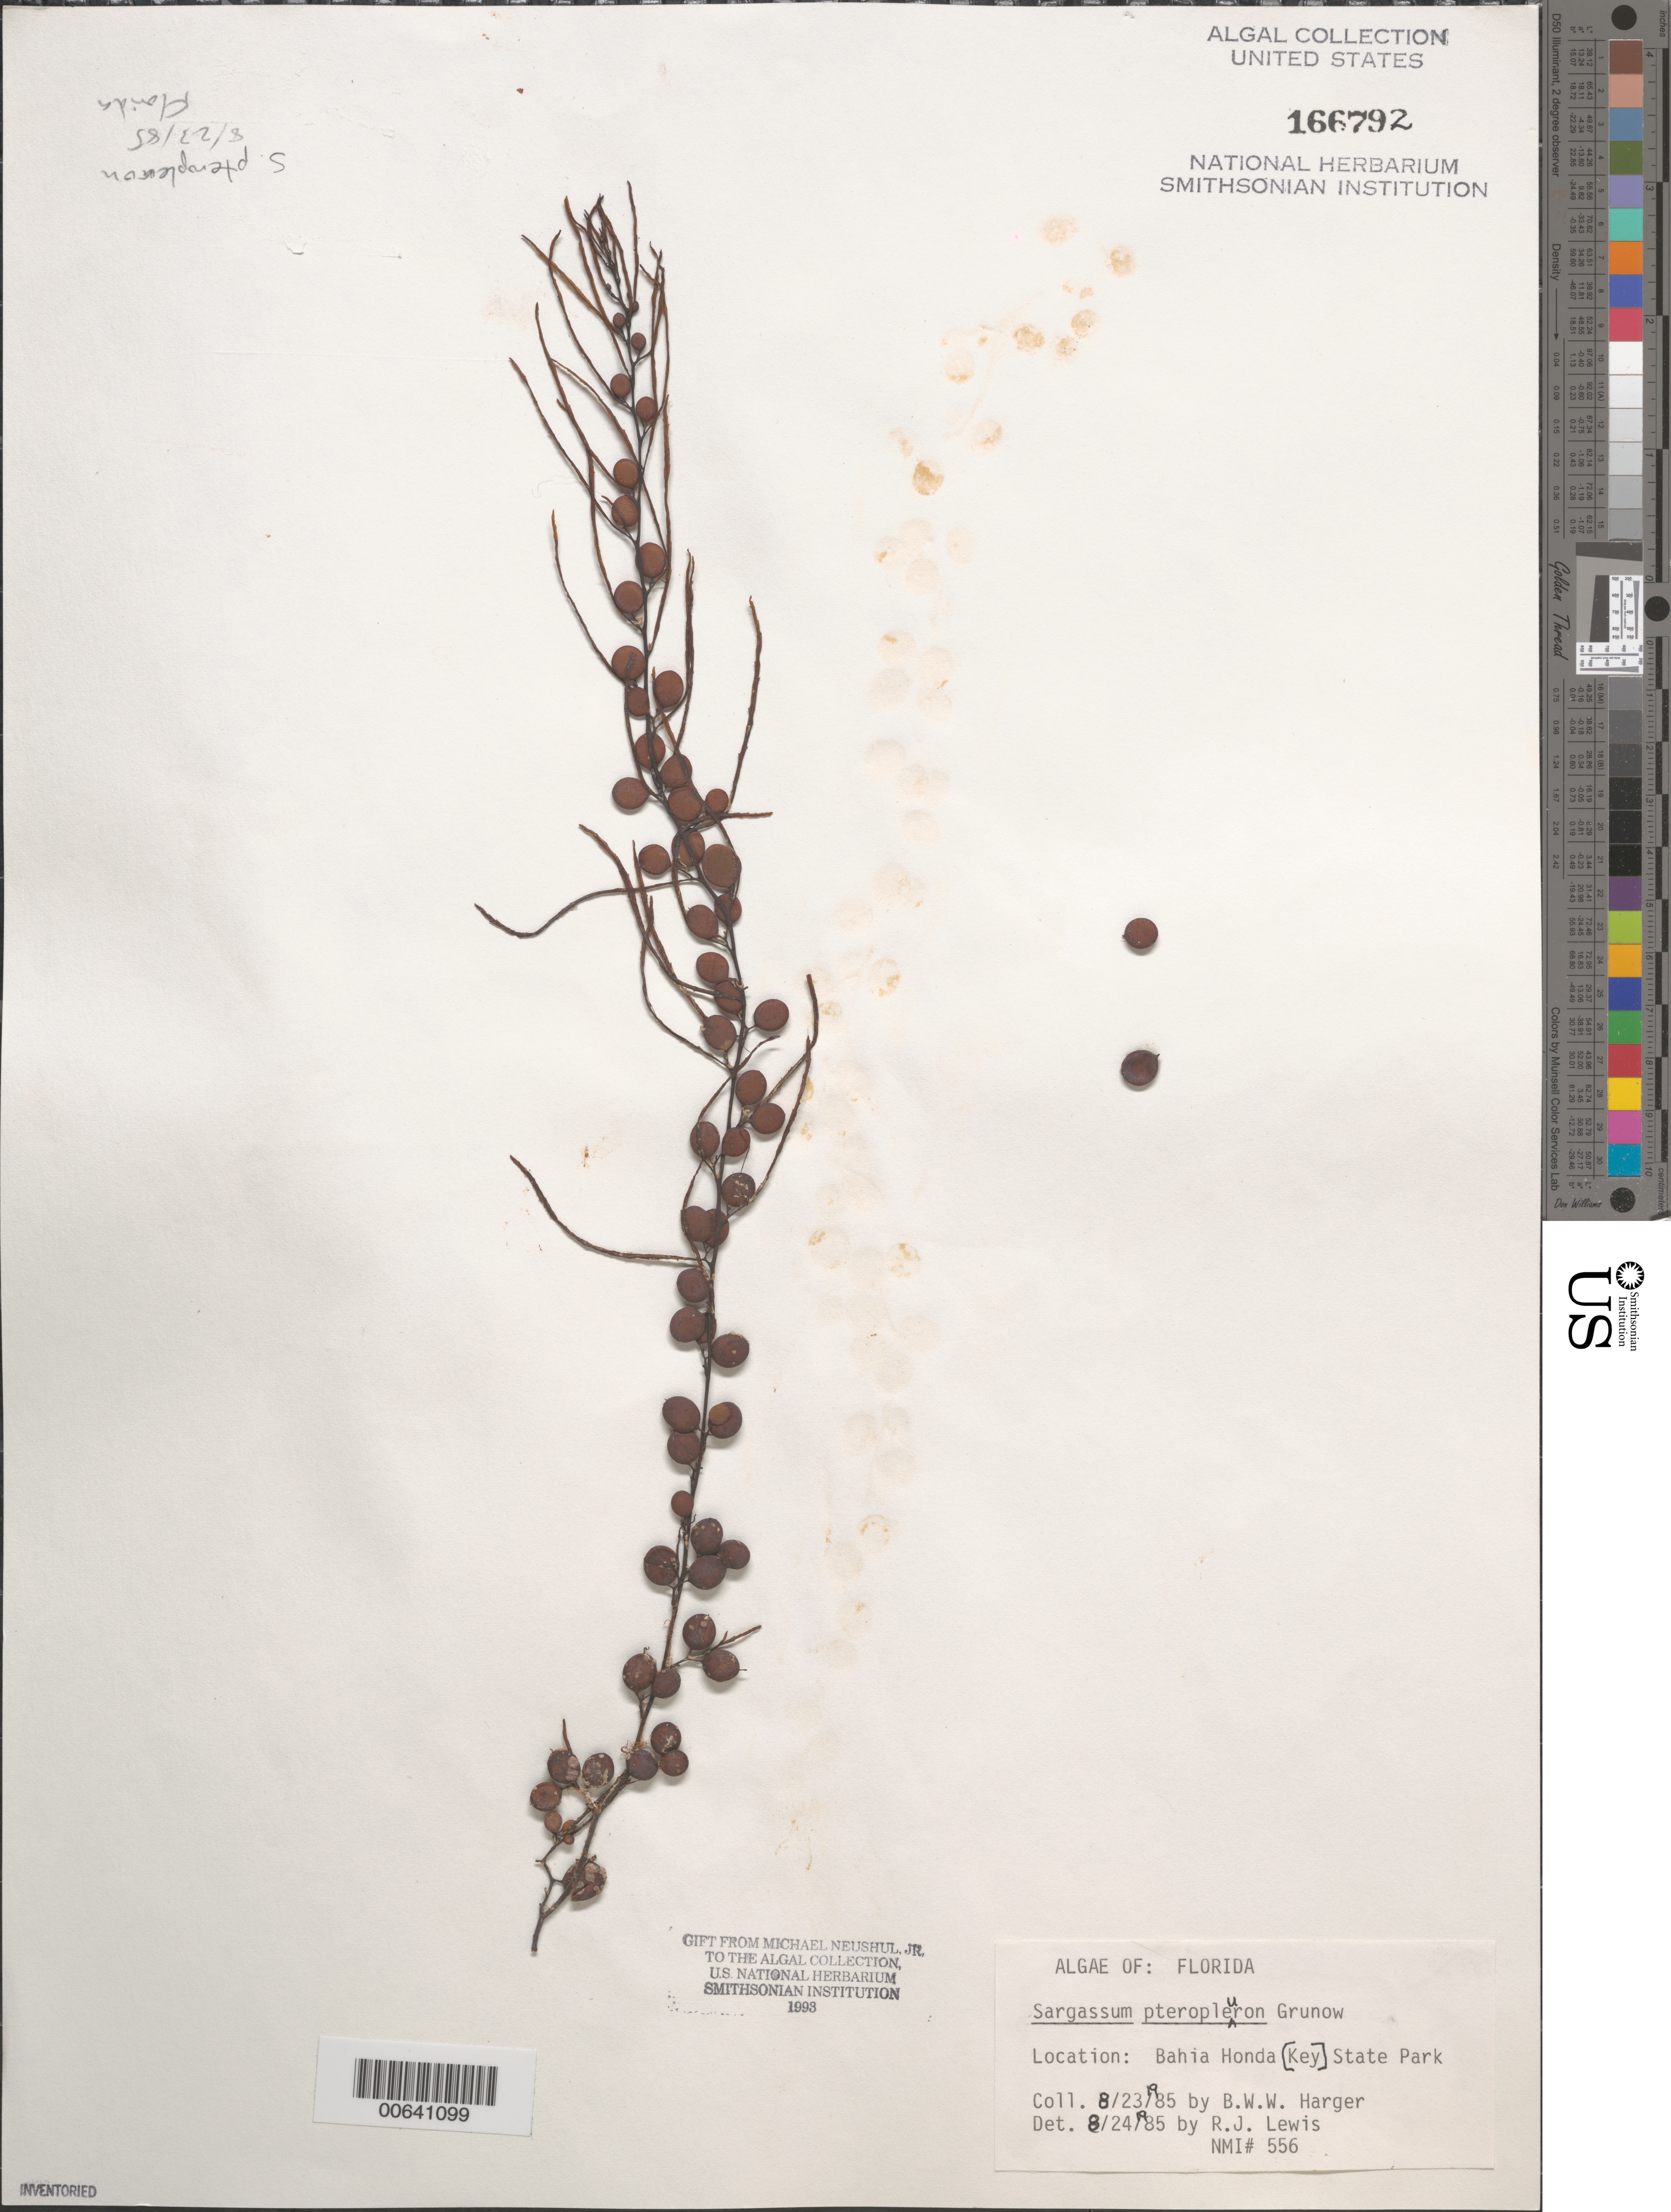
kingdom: Chromista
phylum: Ochrophyta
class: Phaeophyceae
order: Fucales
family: Sargassaceae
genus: Sargassum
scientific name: Sargassum pteropleuron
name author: Grunow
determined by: Lewis, R. J.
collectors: B. W. Harger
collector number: NMI 556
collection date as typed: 23 Aug 1985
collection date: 1985-08-23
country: United States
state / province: Florida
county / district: Monroe County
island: Bahia Honda Key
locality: Bahia Honda State Park [Bahia Honda Key State Park]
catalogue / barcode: US 166792